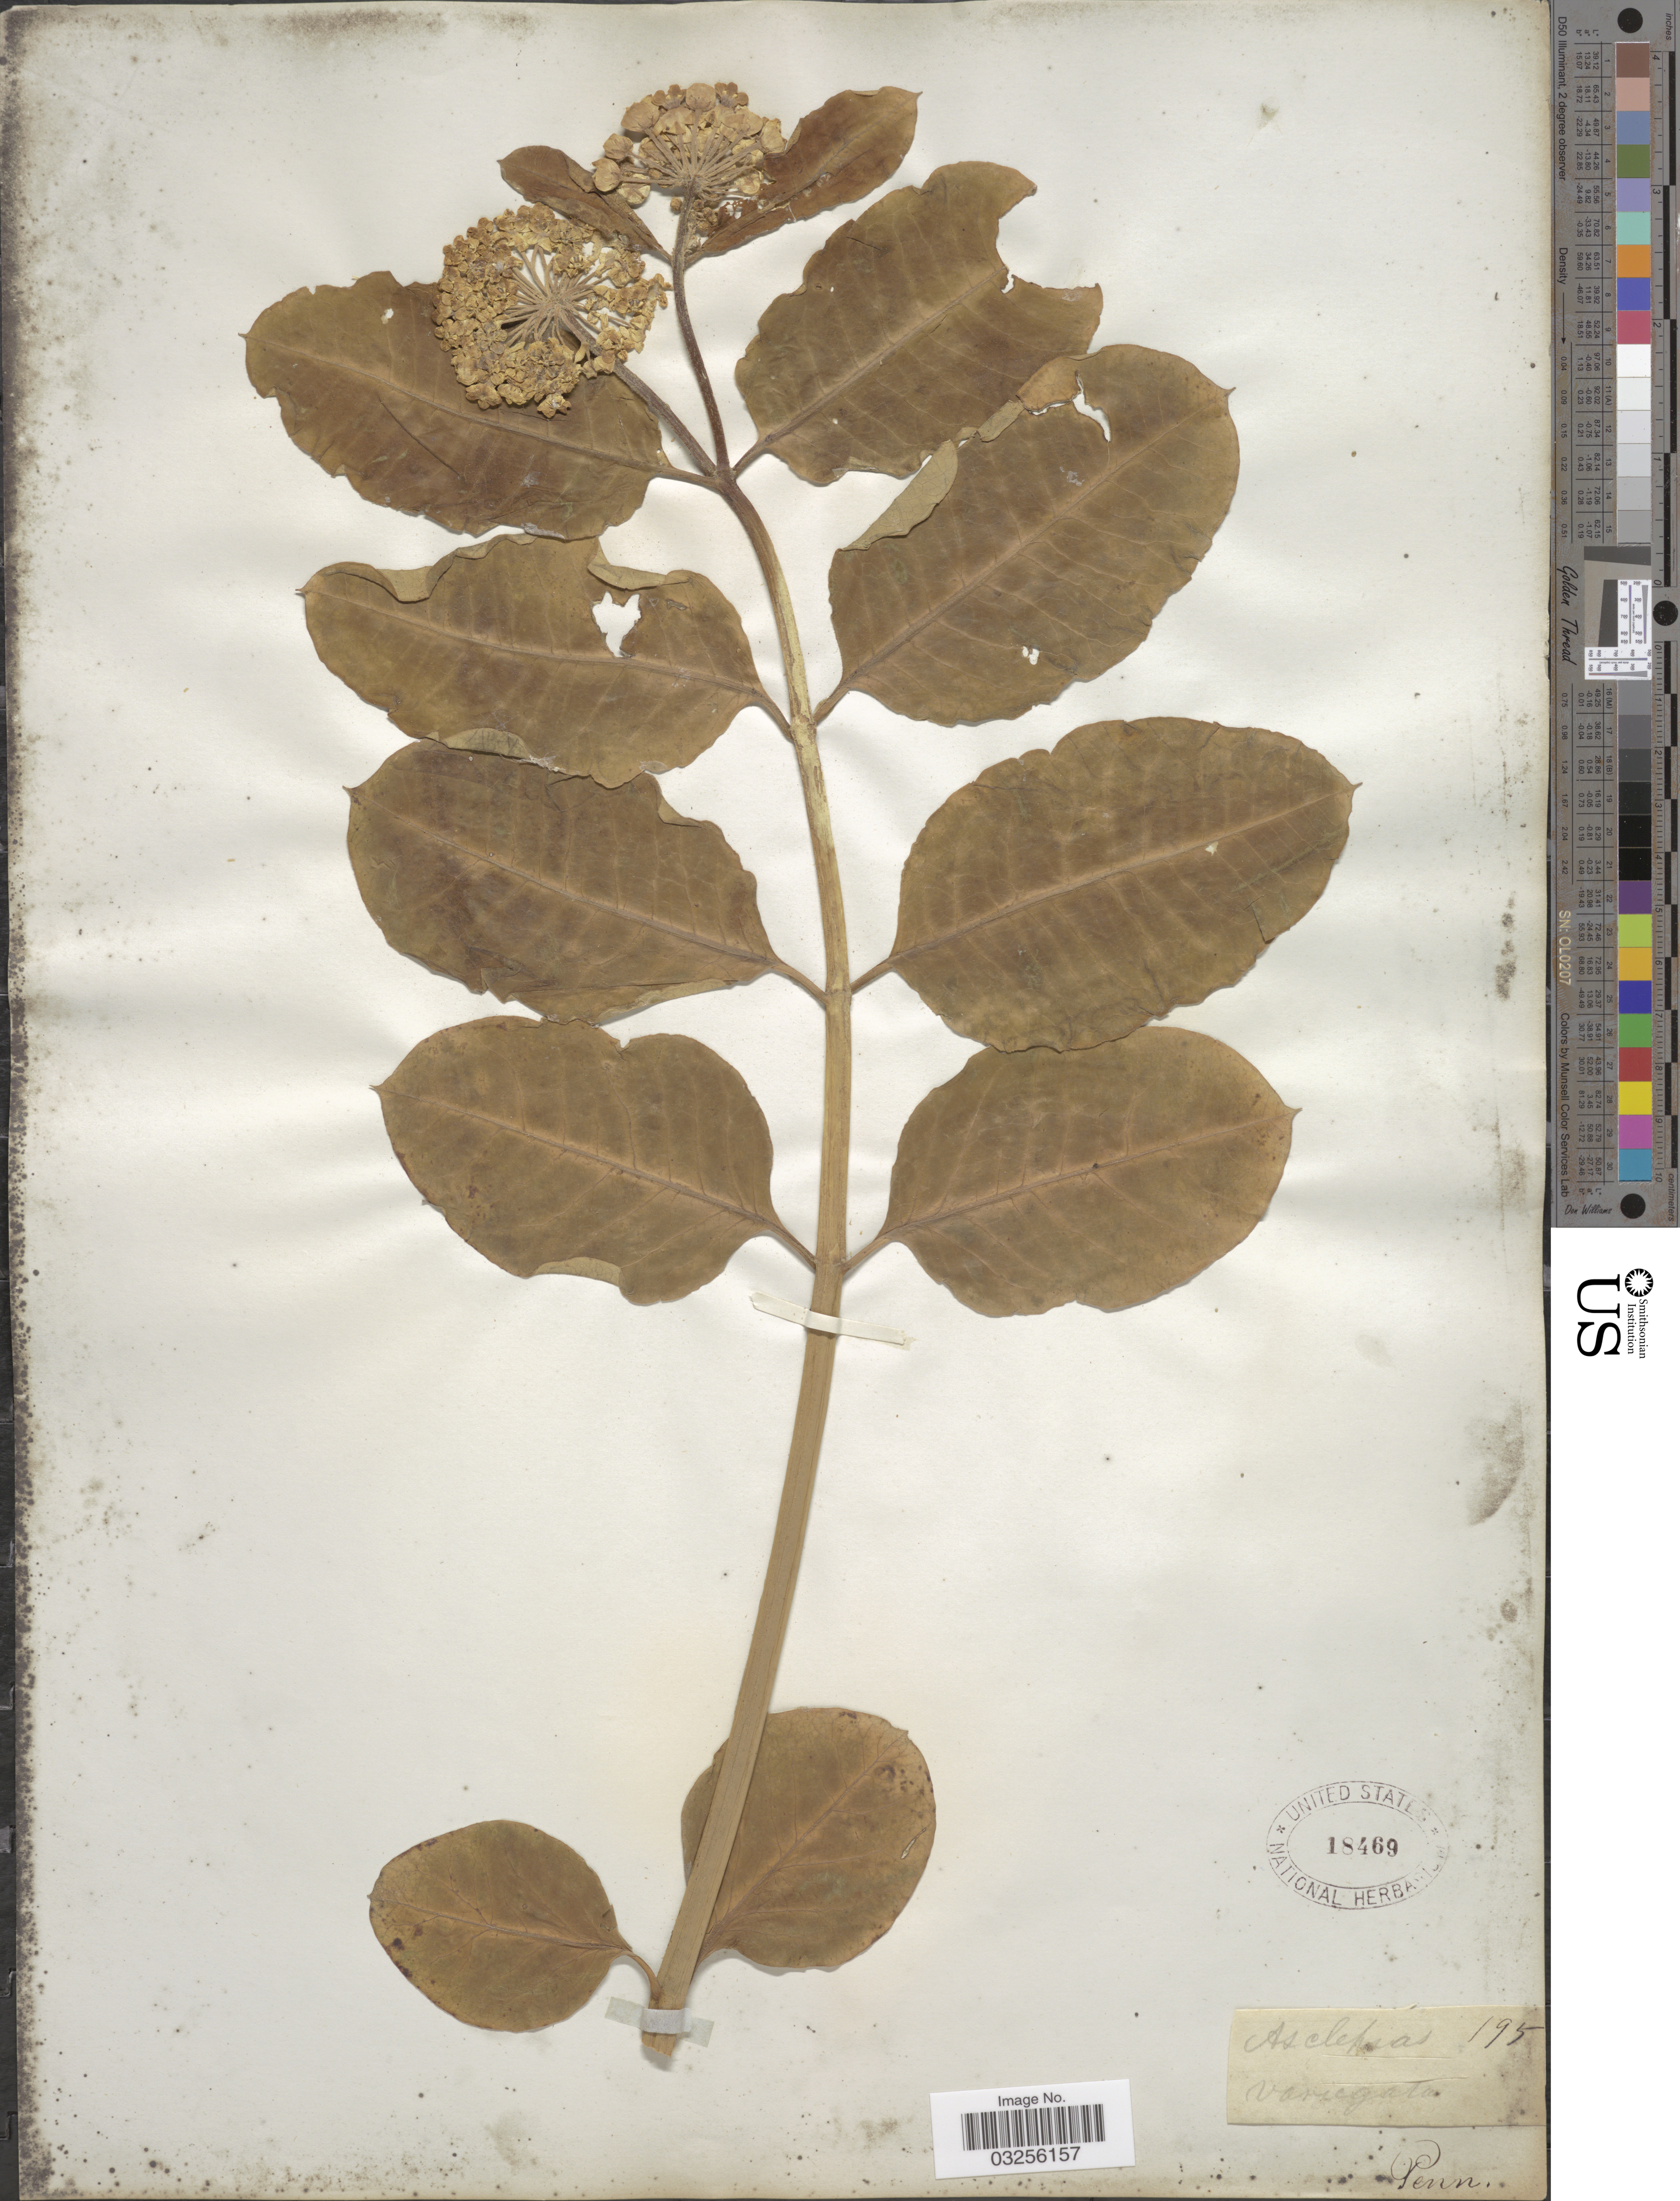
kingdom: Plantae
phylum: Tracheophyta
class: Magnoliopsida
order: Gentianales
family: Apocynaceae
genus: Asclepias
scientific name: Asclepias variegata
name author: L.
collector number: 195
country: United States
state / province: Pennsylvania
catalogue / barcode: US 18469